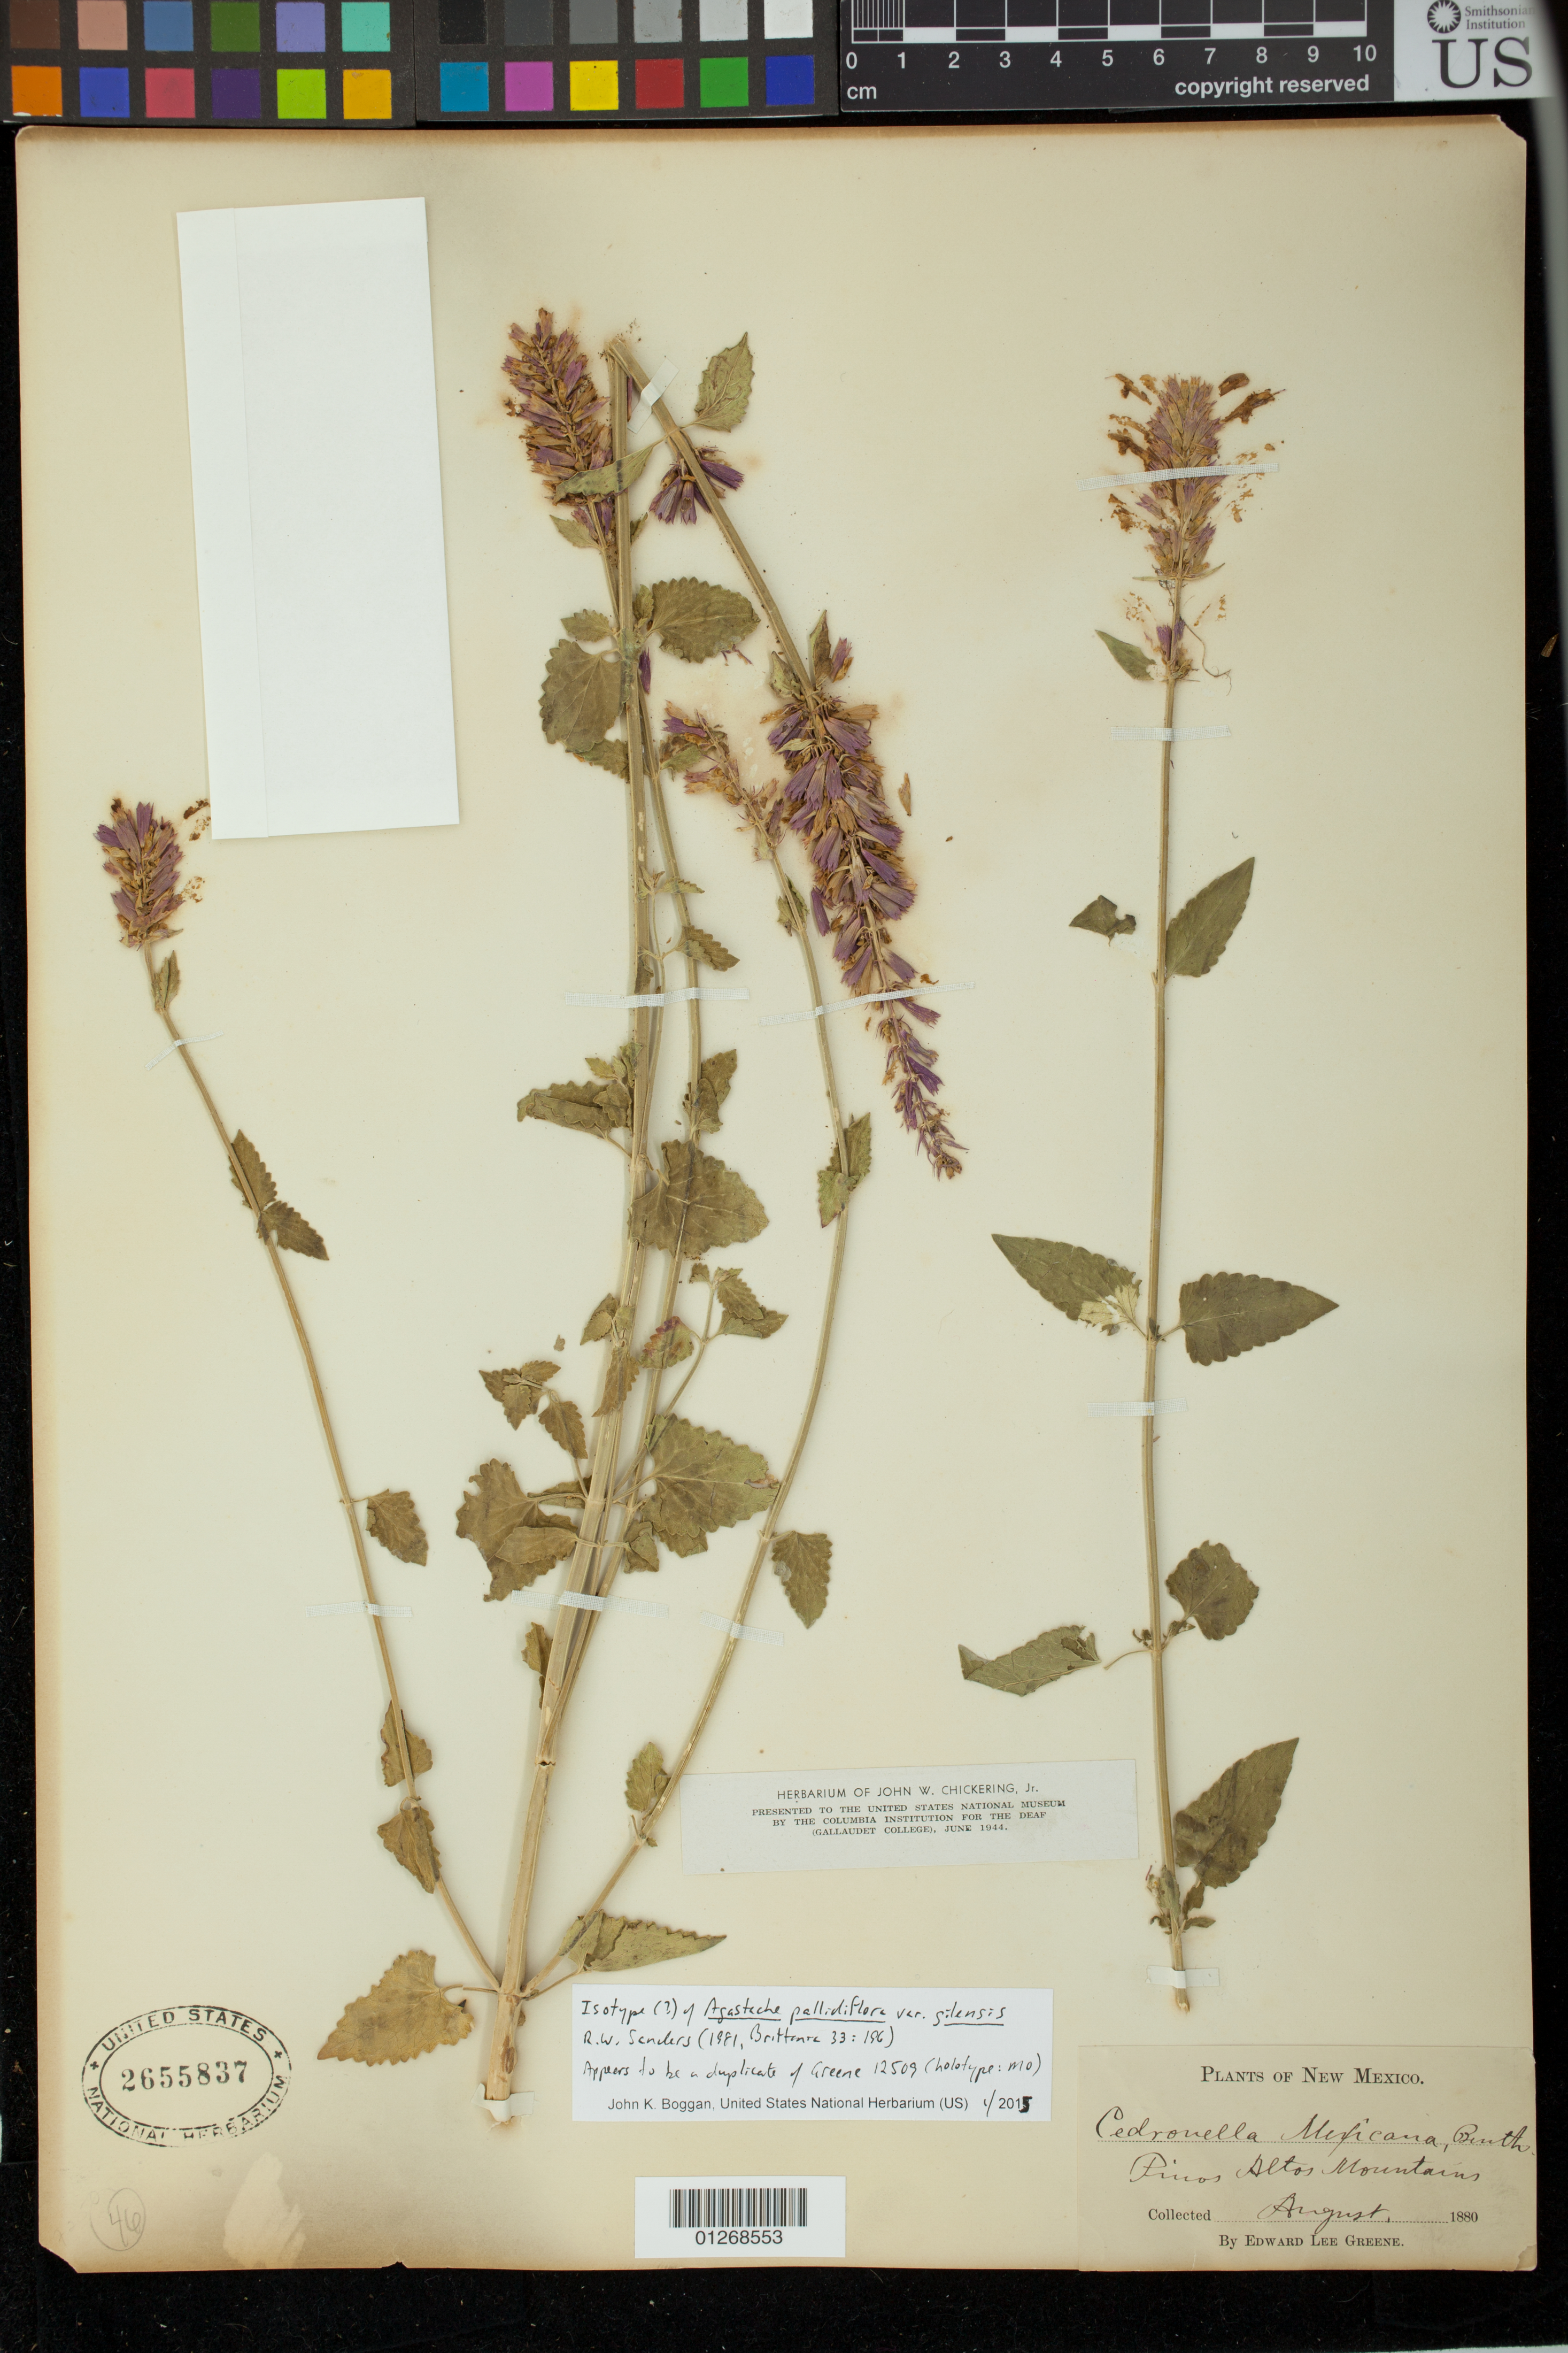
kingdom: Plantae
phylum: Tracheophyta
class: Magnoliopsida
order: Lamiales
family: Lamiaceae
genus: Agastache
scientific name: Agastache pallidiflora var. gilensis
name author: R. W. Sanders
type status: Possible Isotype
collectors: E. L. Greene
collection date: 1880-08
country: United States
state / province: New Mexico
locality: Pinos Altos Mountains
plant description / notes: Un-numbered but probably a duplicate of Greene 12509, type collection of Agastache pallidiflora var. gilensis R.W. Sanders (holotype: MO).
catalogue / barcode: US 2655837